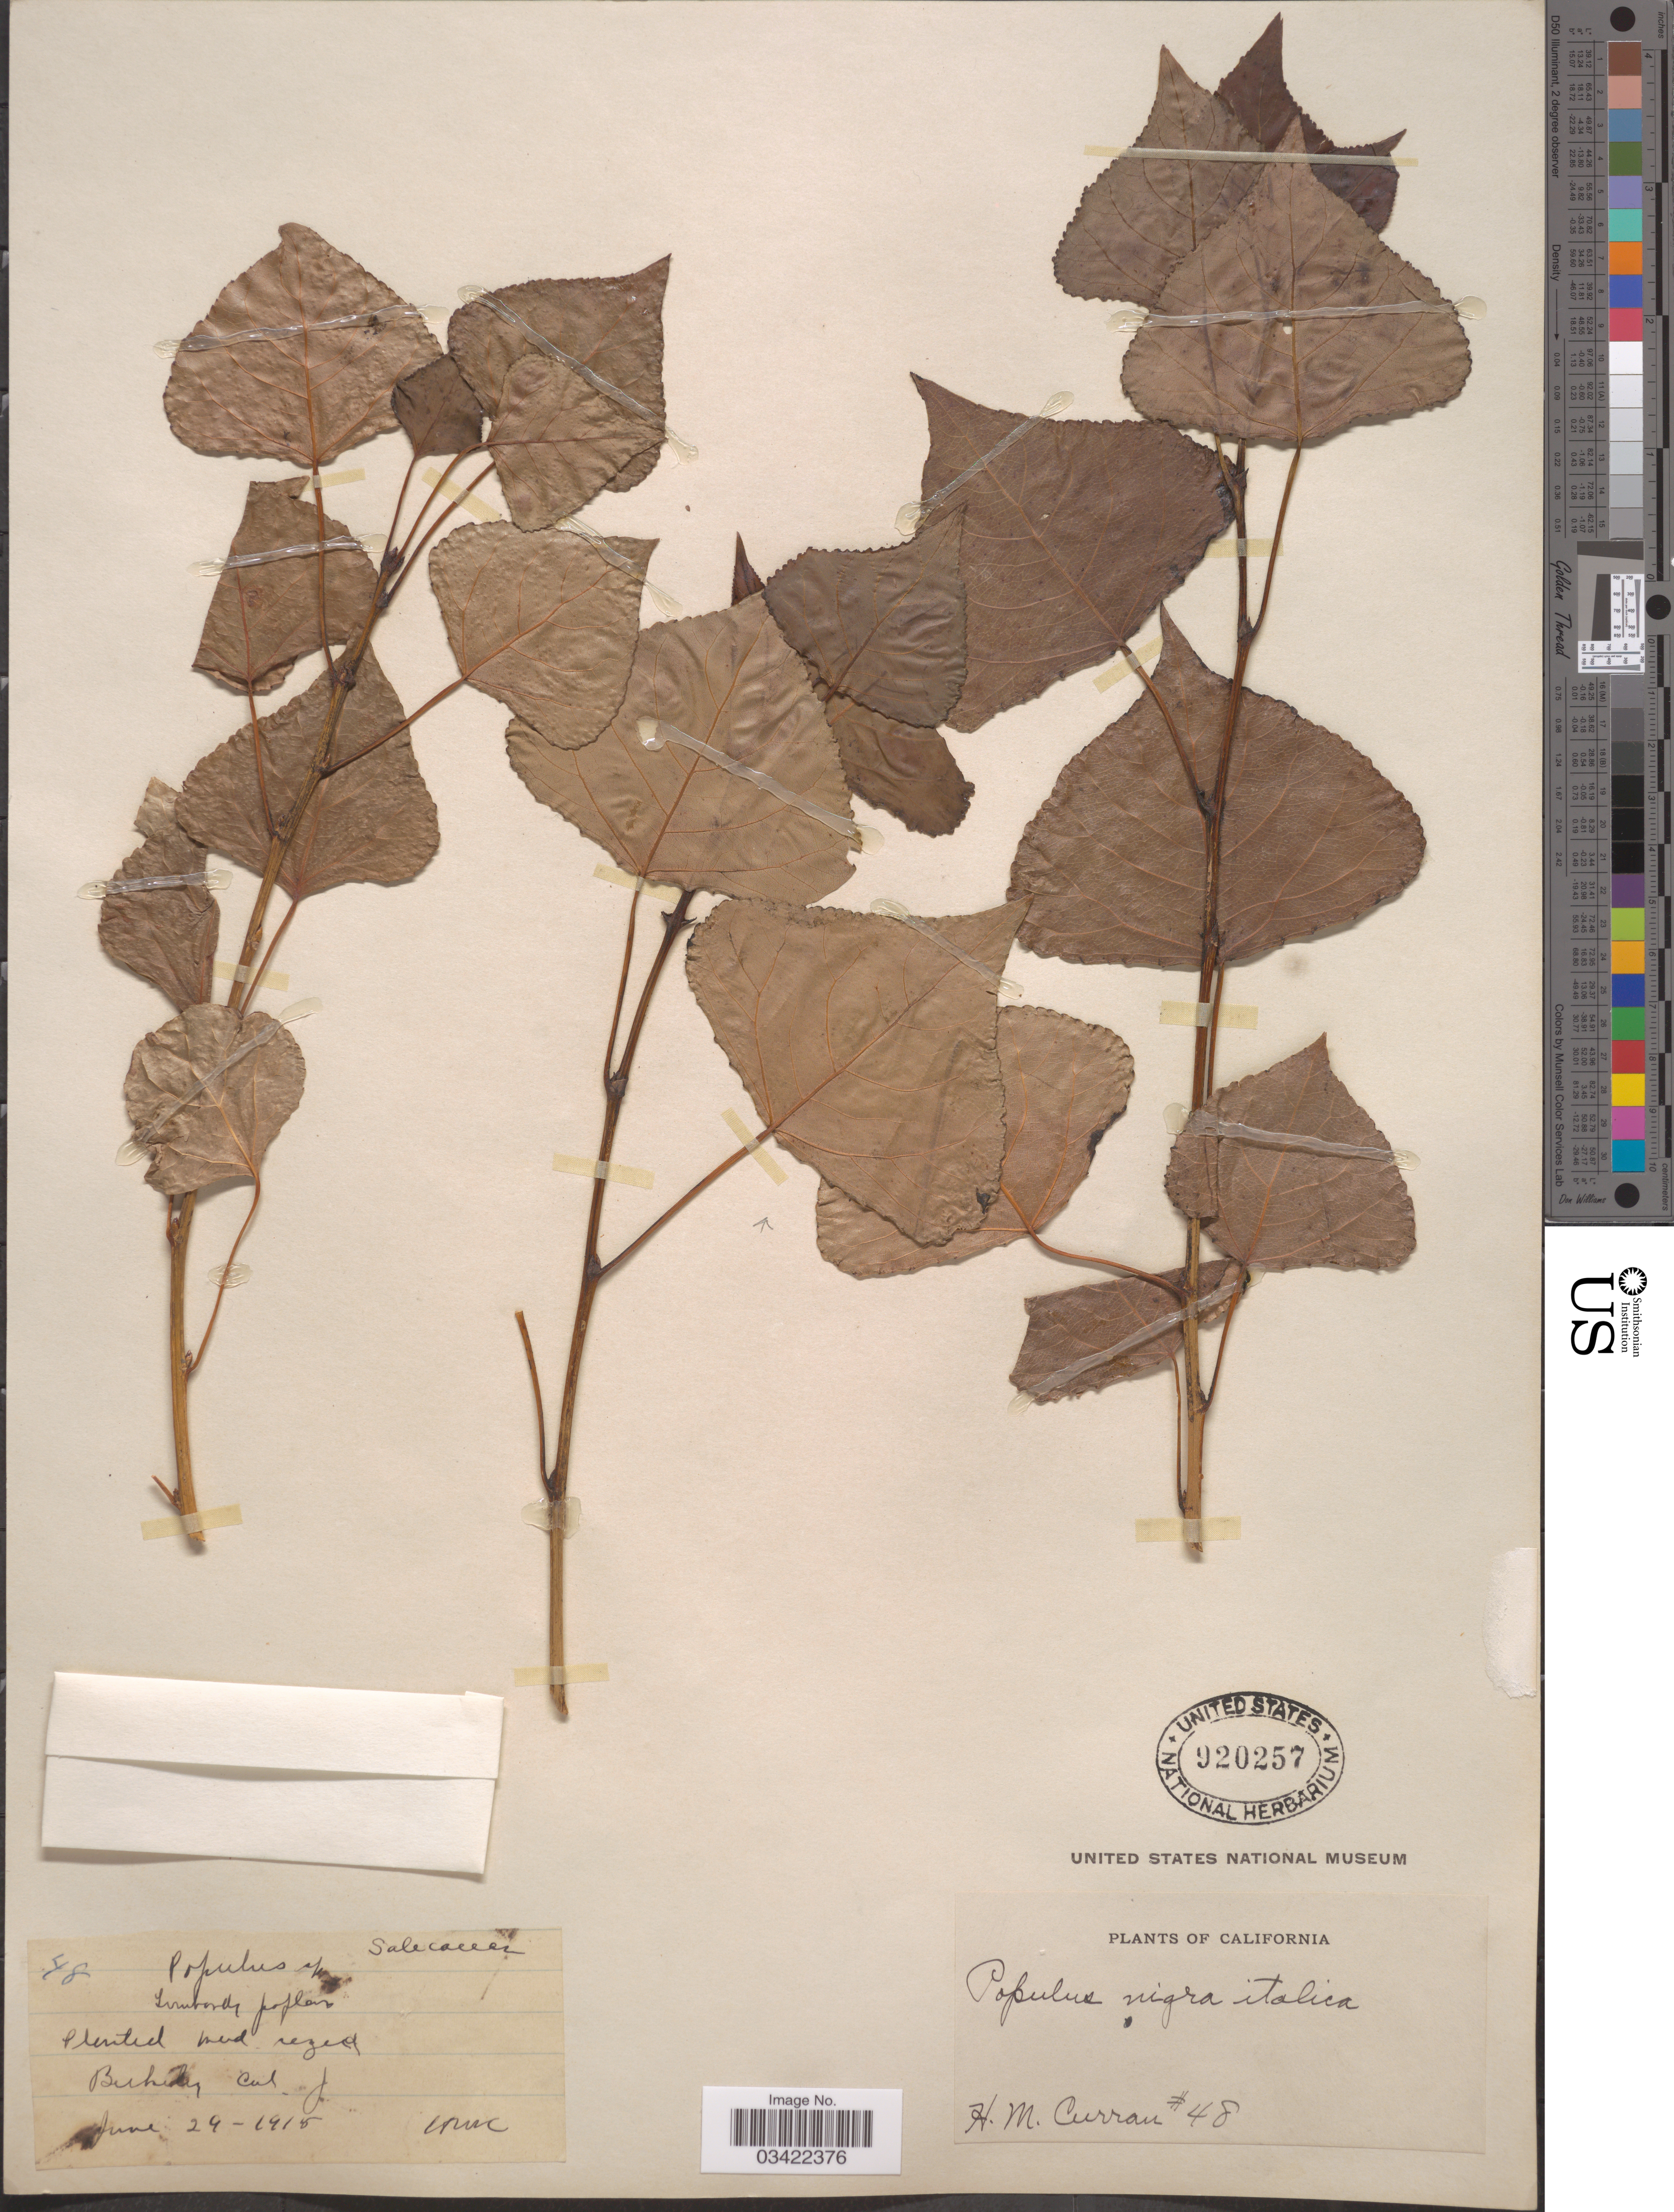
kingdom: Plantae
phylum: Tracheophyta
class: Magnoliopsida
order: Malpighiales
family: Salicaceae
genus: Populus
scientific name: Populus nigra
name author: L.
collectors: H. M. Curran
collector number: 48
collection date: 1915-06-29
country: United States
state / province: California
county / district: Alameda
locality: Berkeley.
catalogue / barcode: US 920257